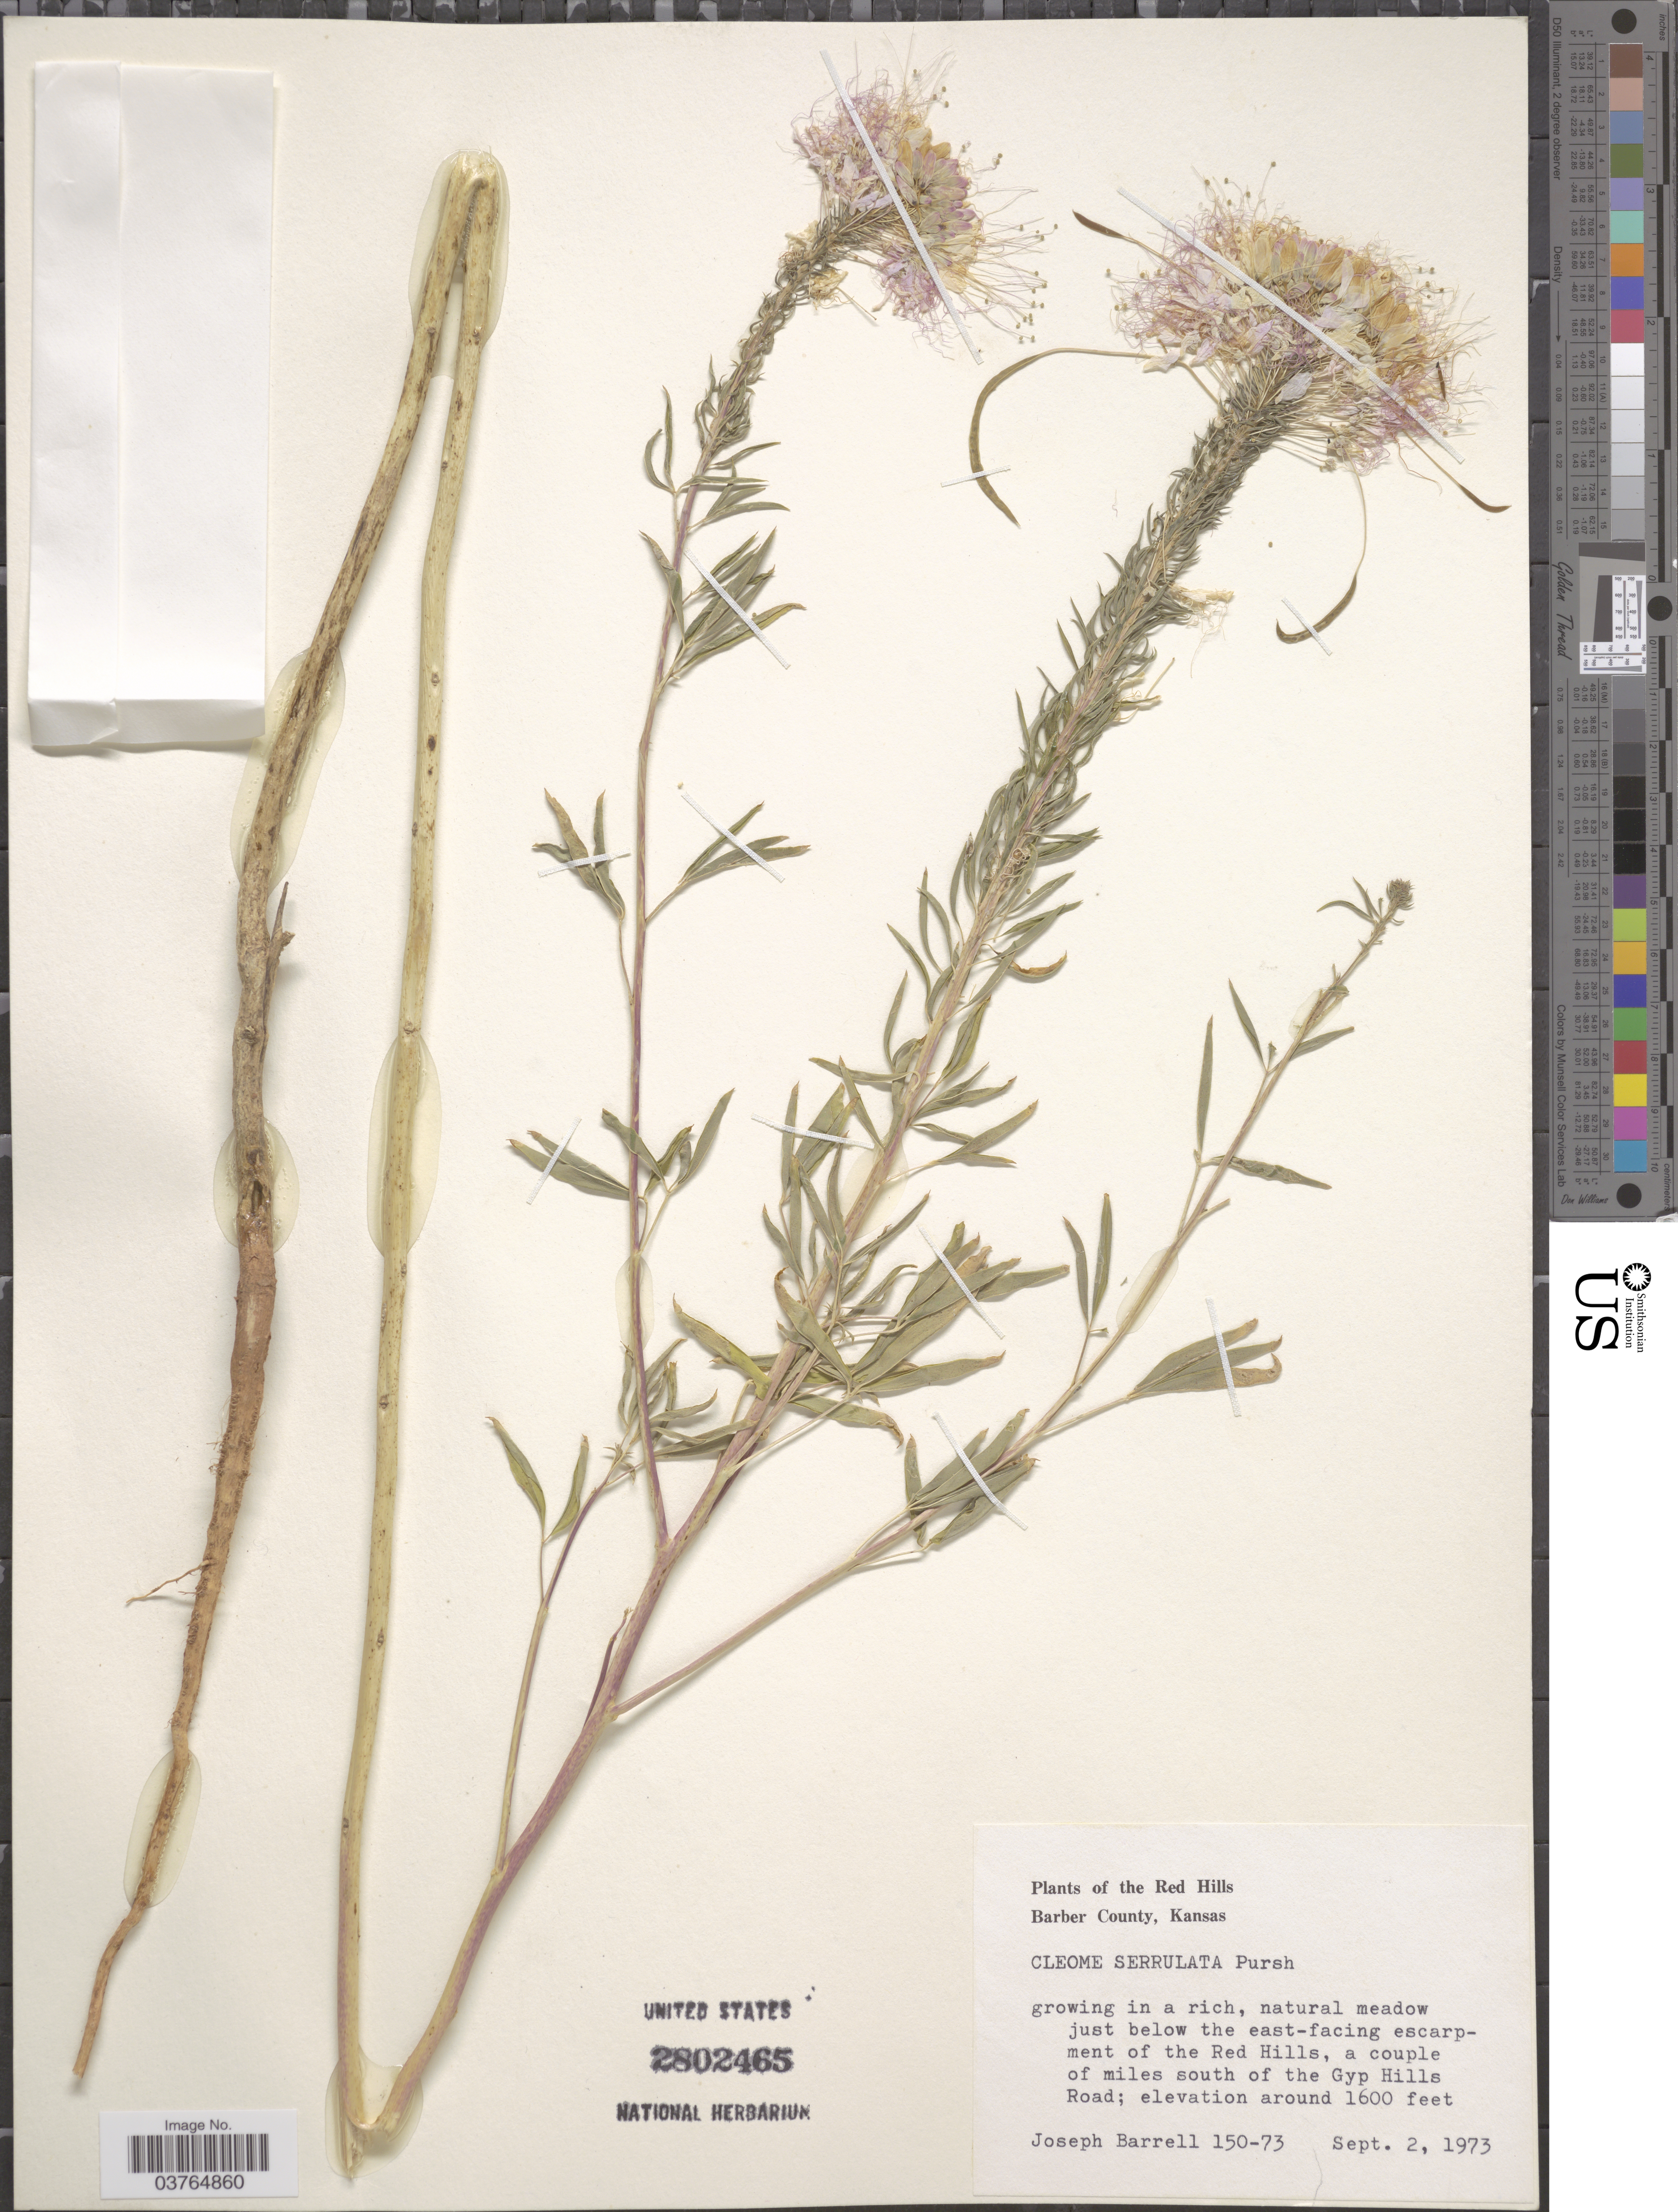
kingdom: Plantae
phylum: Tracheophyta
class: Magnoliopsida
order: Brassicales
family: Cleomaceae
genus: Cleomella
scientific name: Cleomella serrulata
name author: (Pursh) Roalson & J.C. Hall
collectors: J. Barrell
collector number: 150-73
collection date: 1973-09-02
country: United States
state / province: Kansas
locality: The Red Hills. Barber County. Below the east-facing escarpment of the Red Hills, a couple of miles south of the Gyp Hills Road.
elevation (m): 488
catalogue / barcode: US 2802465